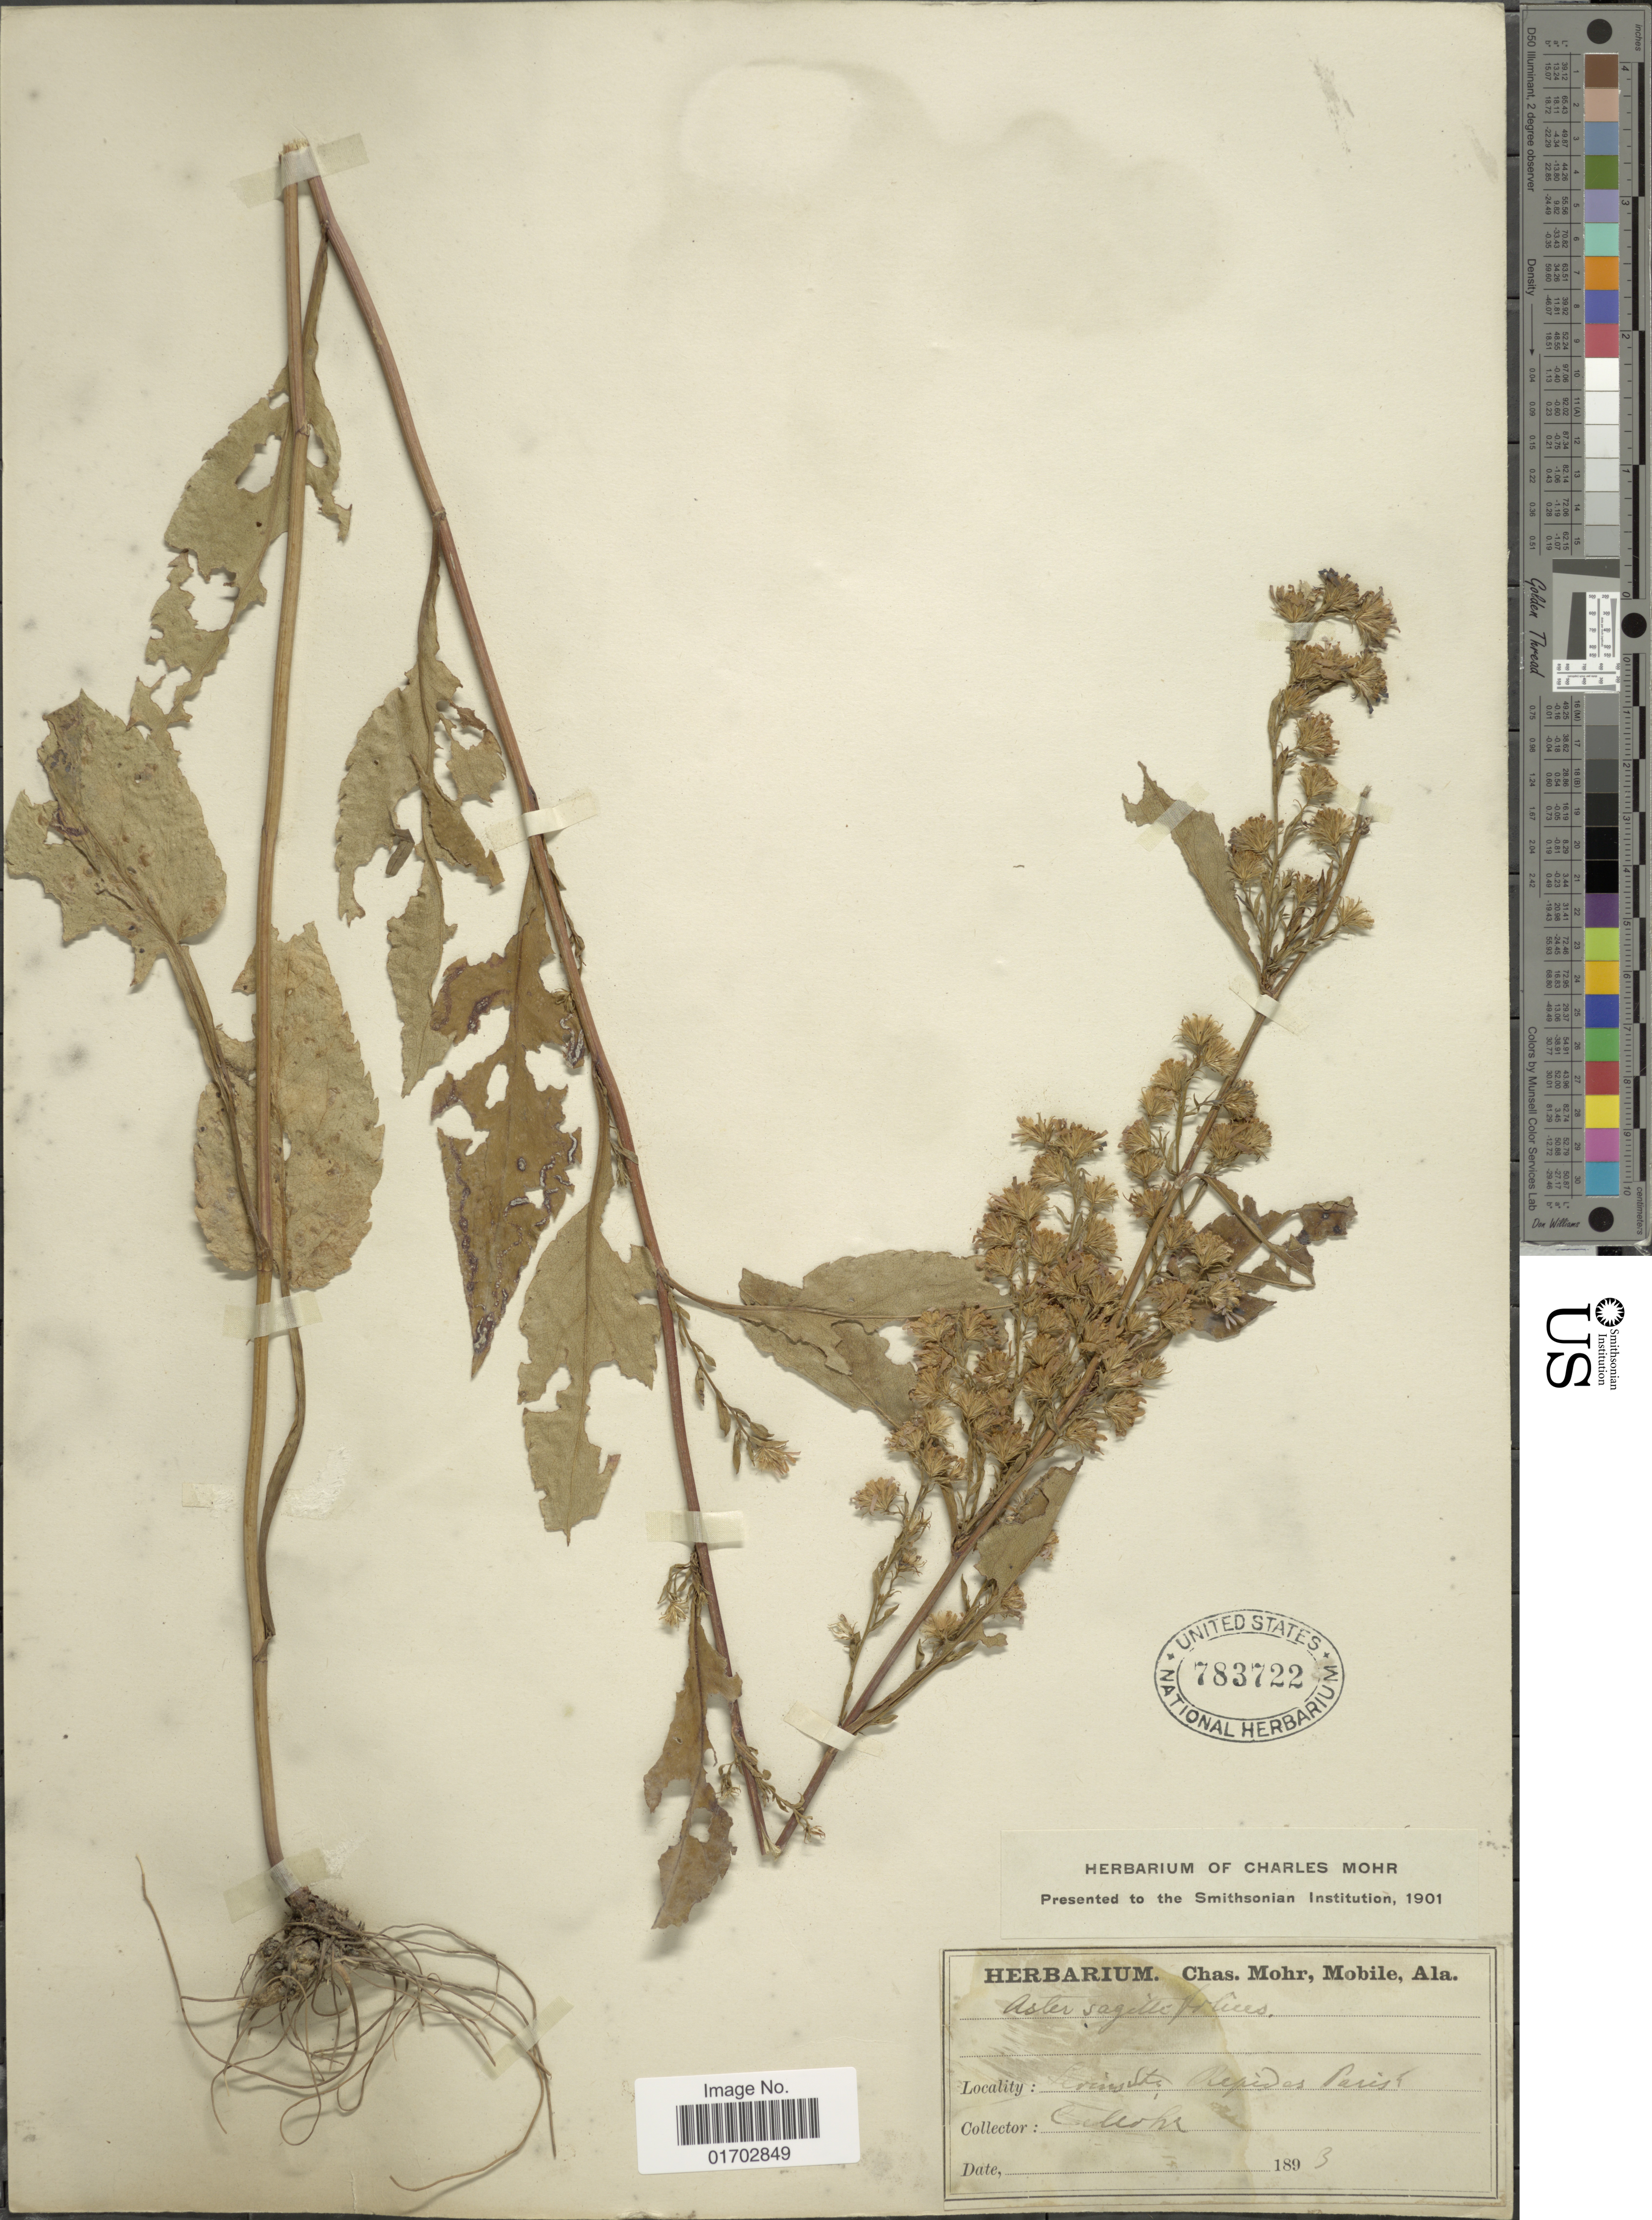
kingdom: Plantae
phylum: Tracheophyta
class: Magnoliopsida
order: Asterales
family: Asteraceae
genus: Symphyotrichum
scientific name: Symphyotrichum sagittifolium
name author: (Wedem. ex Willd.) G.L. Nesom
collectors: C. T. Mohr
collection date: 1893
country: United States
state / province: Louisiana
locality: Lewiston, Rapides Parish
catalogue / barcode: US 783722